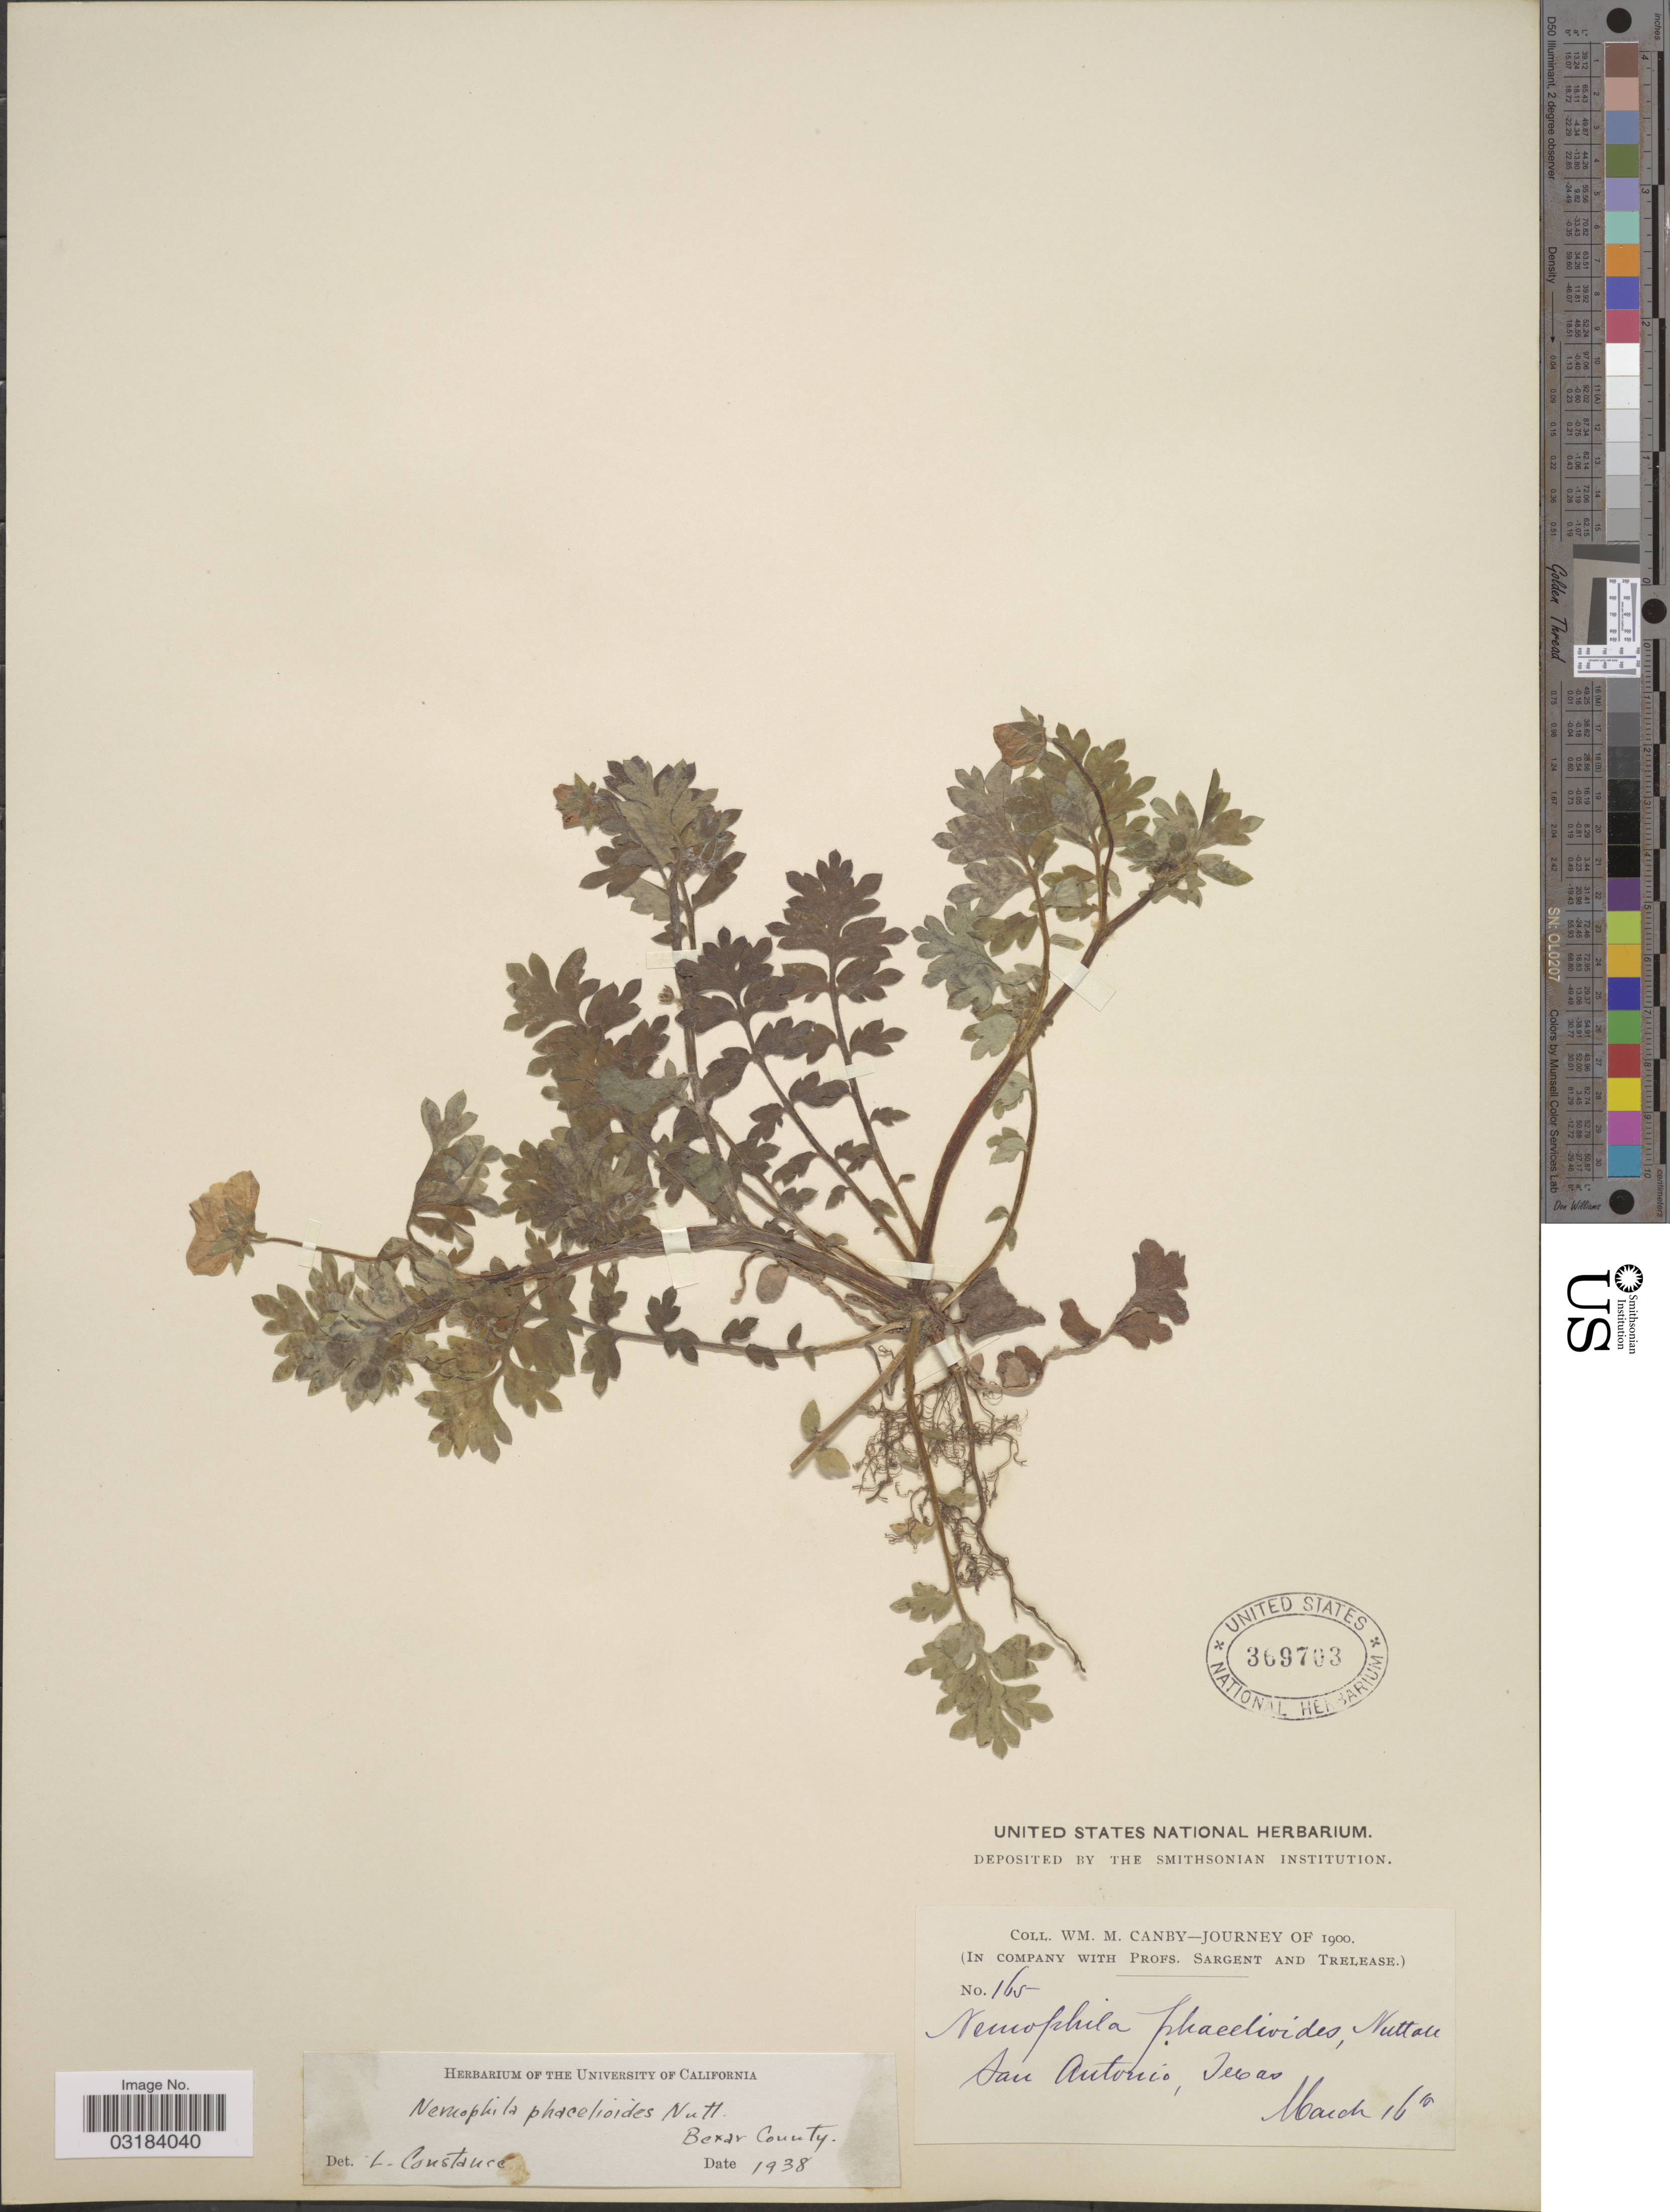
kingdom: Plantae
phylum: Tracheophyta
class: Magnoliopsida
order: Boraginales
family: Hydrophyllaceae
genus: Nemophila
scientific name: Nemophila phacelioides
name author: W.P.C. Barton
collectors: W. M. Canby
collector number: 165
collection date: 1900-03-16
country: United States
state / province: Texas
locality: San Antonio.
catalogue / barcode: US 369703